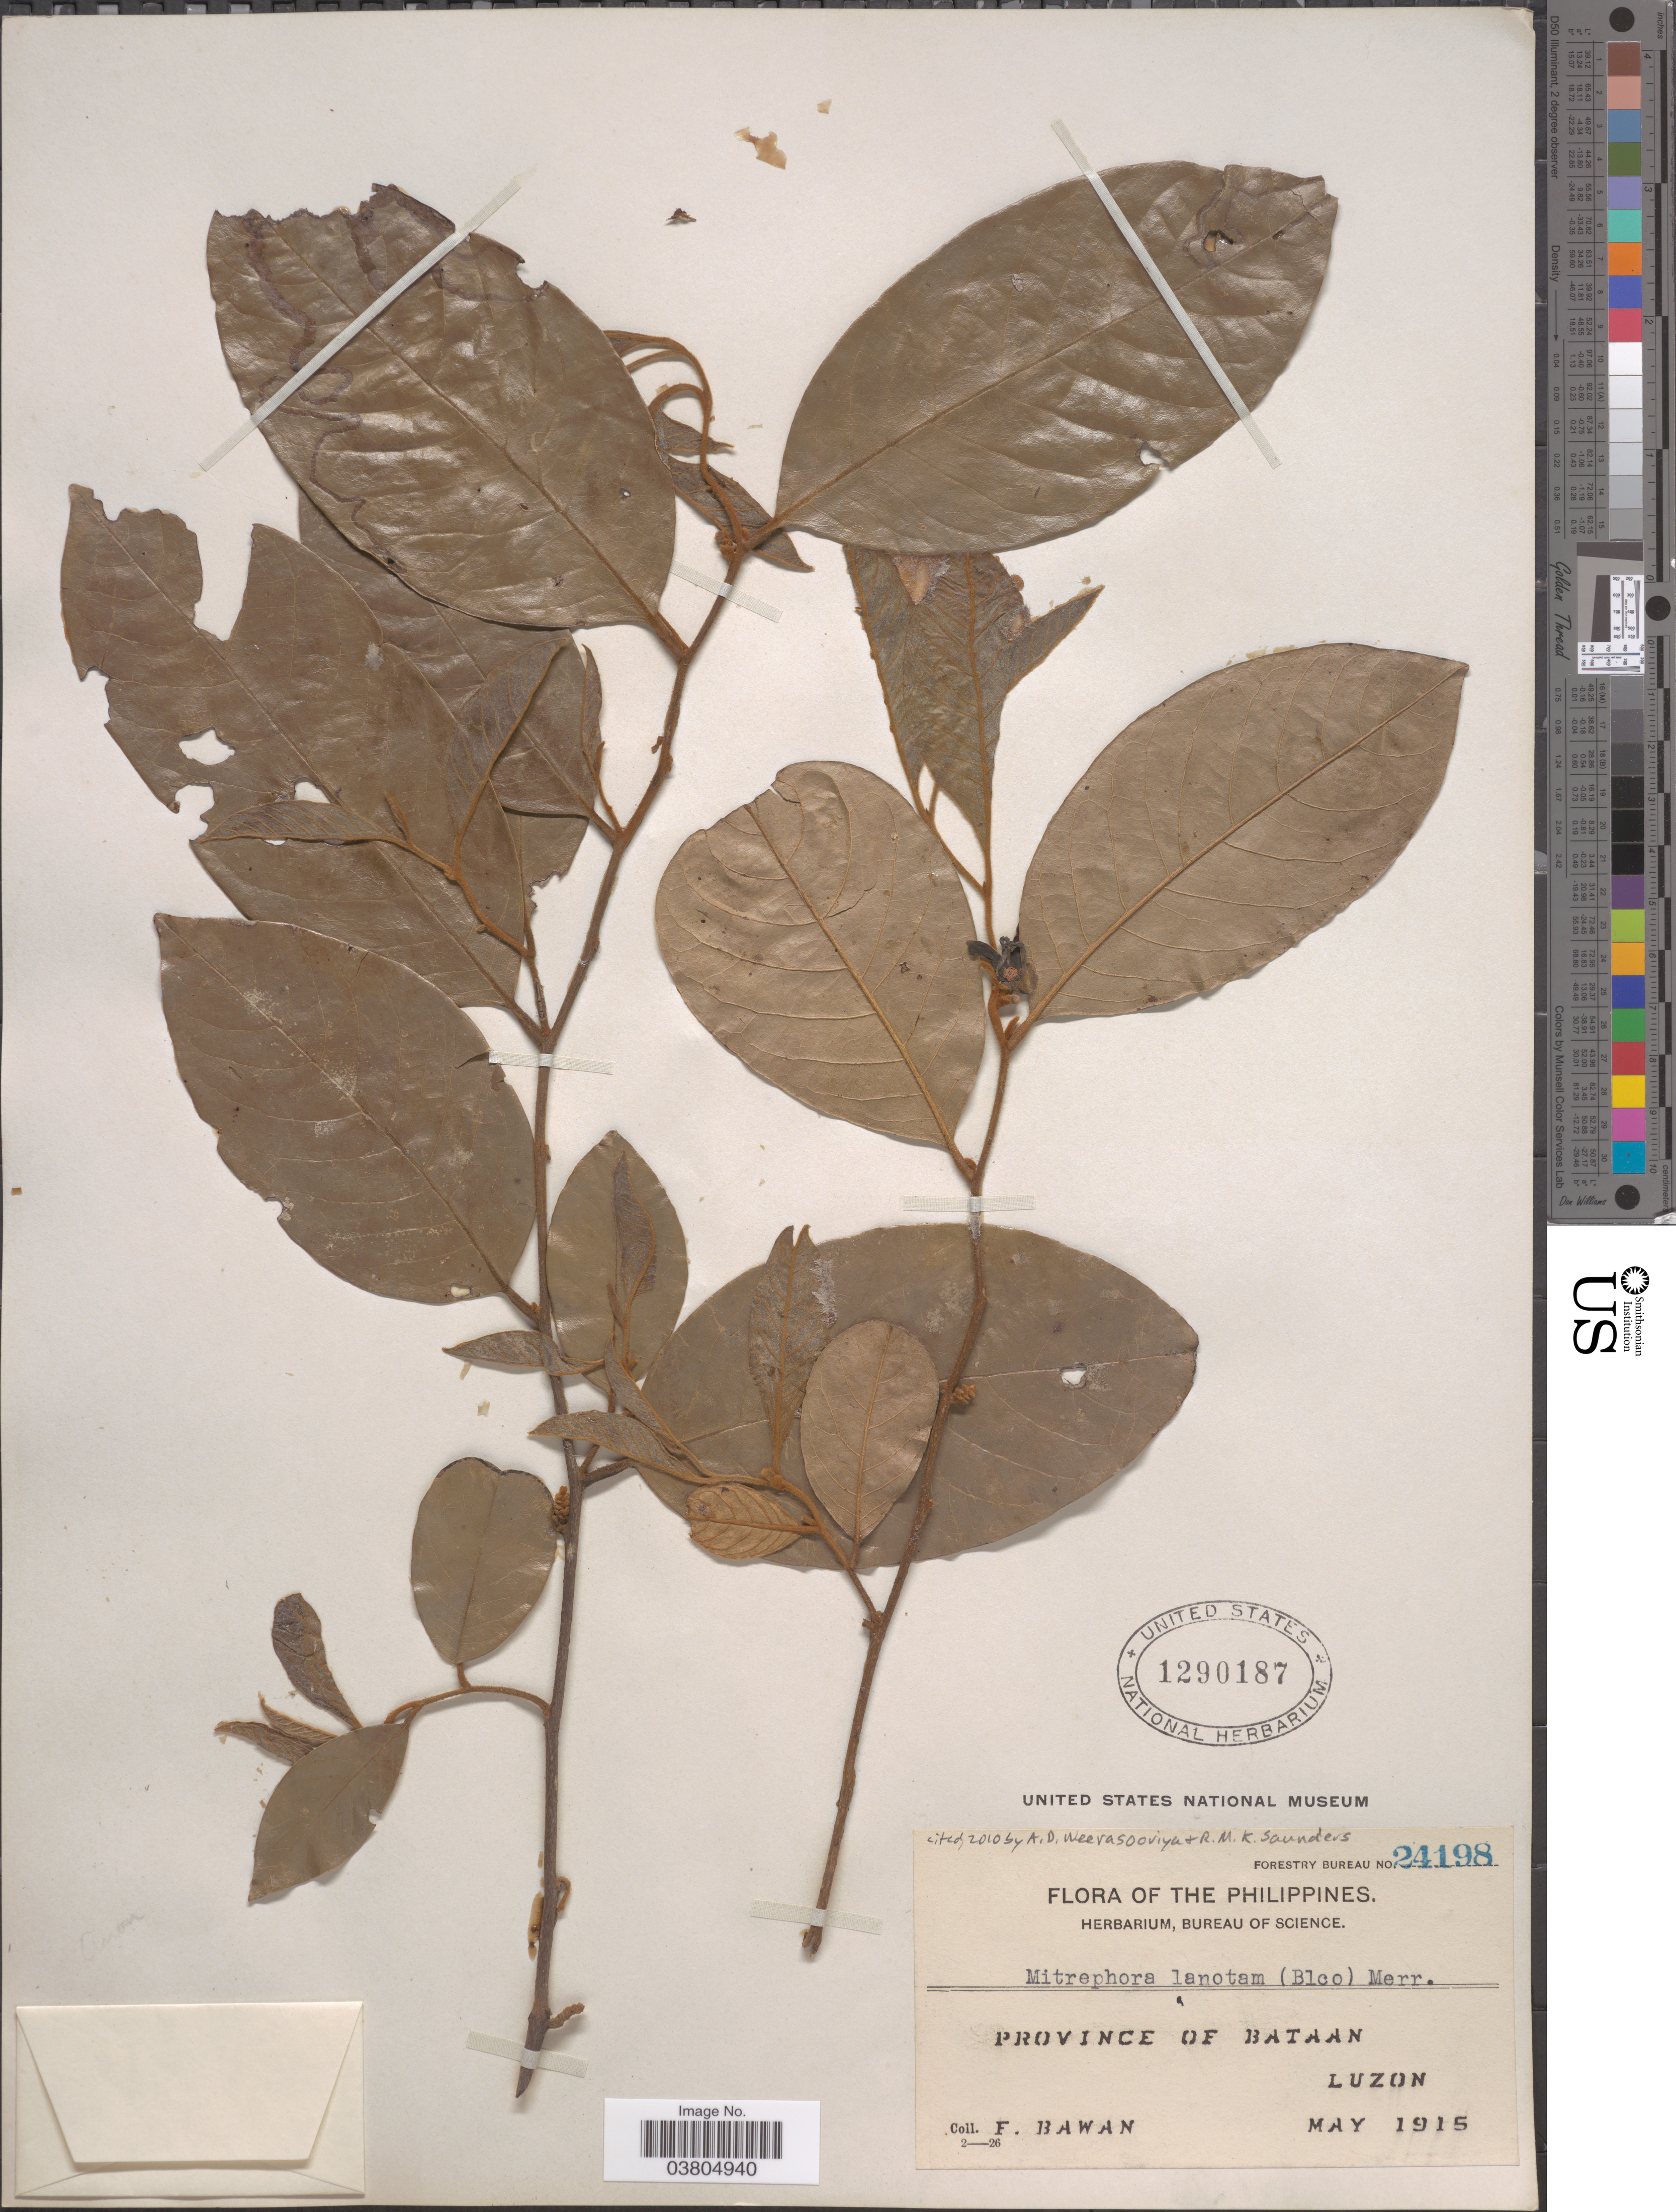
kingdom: Plantae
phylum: Tracheophyta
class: Magnoliopsida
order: Magnoliales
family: Annonaceae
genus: Mitrephora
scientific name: Mitrephora lanotan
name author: (Blanco) Merr.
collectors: F. Bawan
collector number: Forestry Bureau 24198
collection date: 1915-05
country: Philippines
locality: Province of Bataan. Luzon.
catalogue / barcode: US 1290187